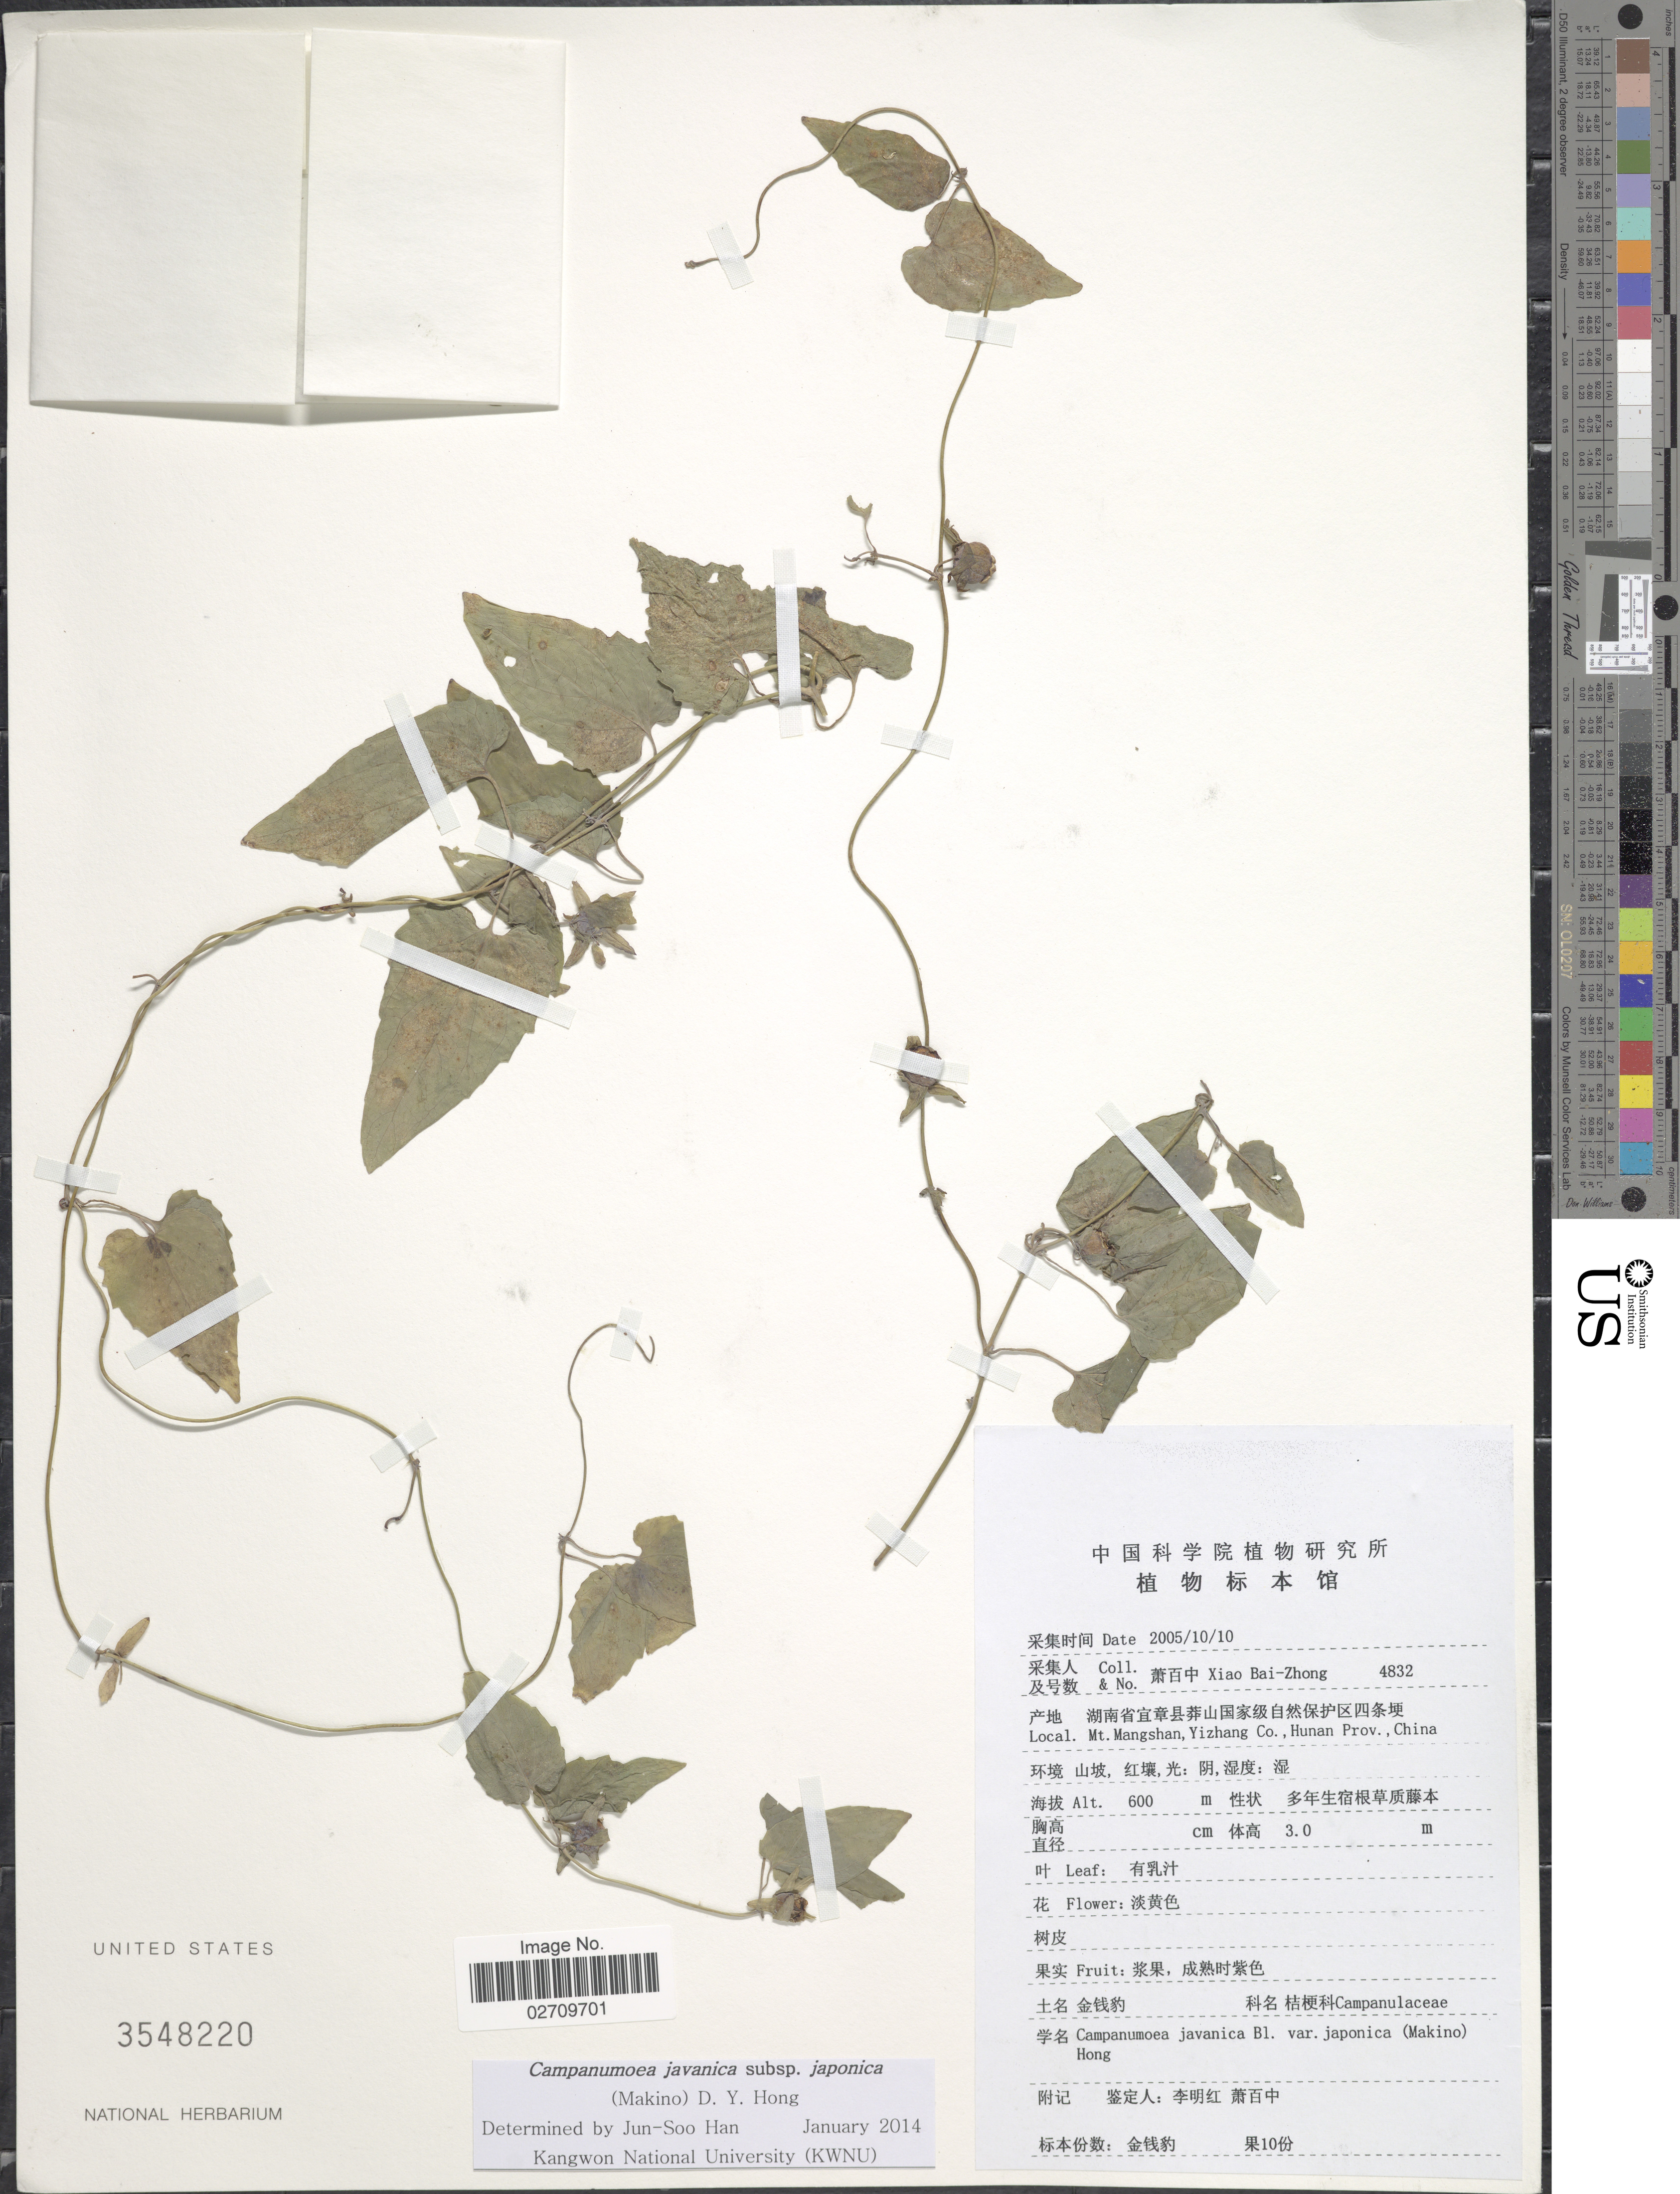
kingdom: Plantae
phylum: Tracheophyta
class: Magnoliopsida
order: Asterales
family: Campanulaceae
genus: Codonopsis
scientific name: Codonopsis japonica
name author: Miq.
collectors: B. Z. Xiao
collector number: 4832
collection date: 2005-10-10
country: China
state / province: Hunan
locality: Mt. Mangshan, Yizhang Co.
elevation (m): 600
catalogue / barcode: US 3548220